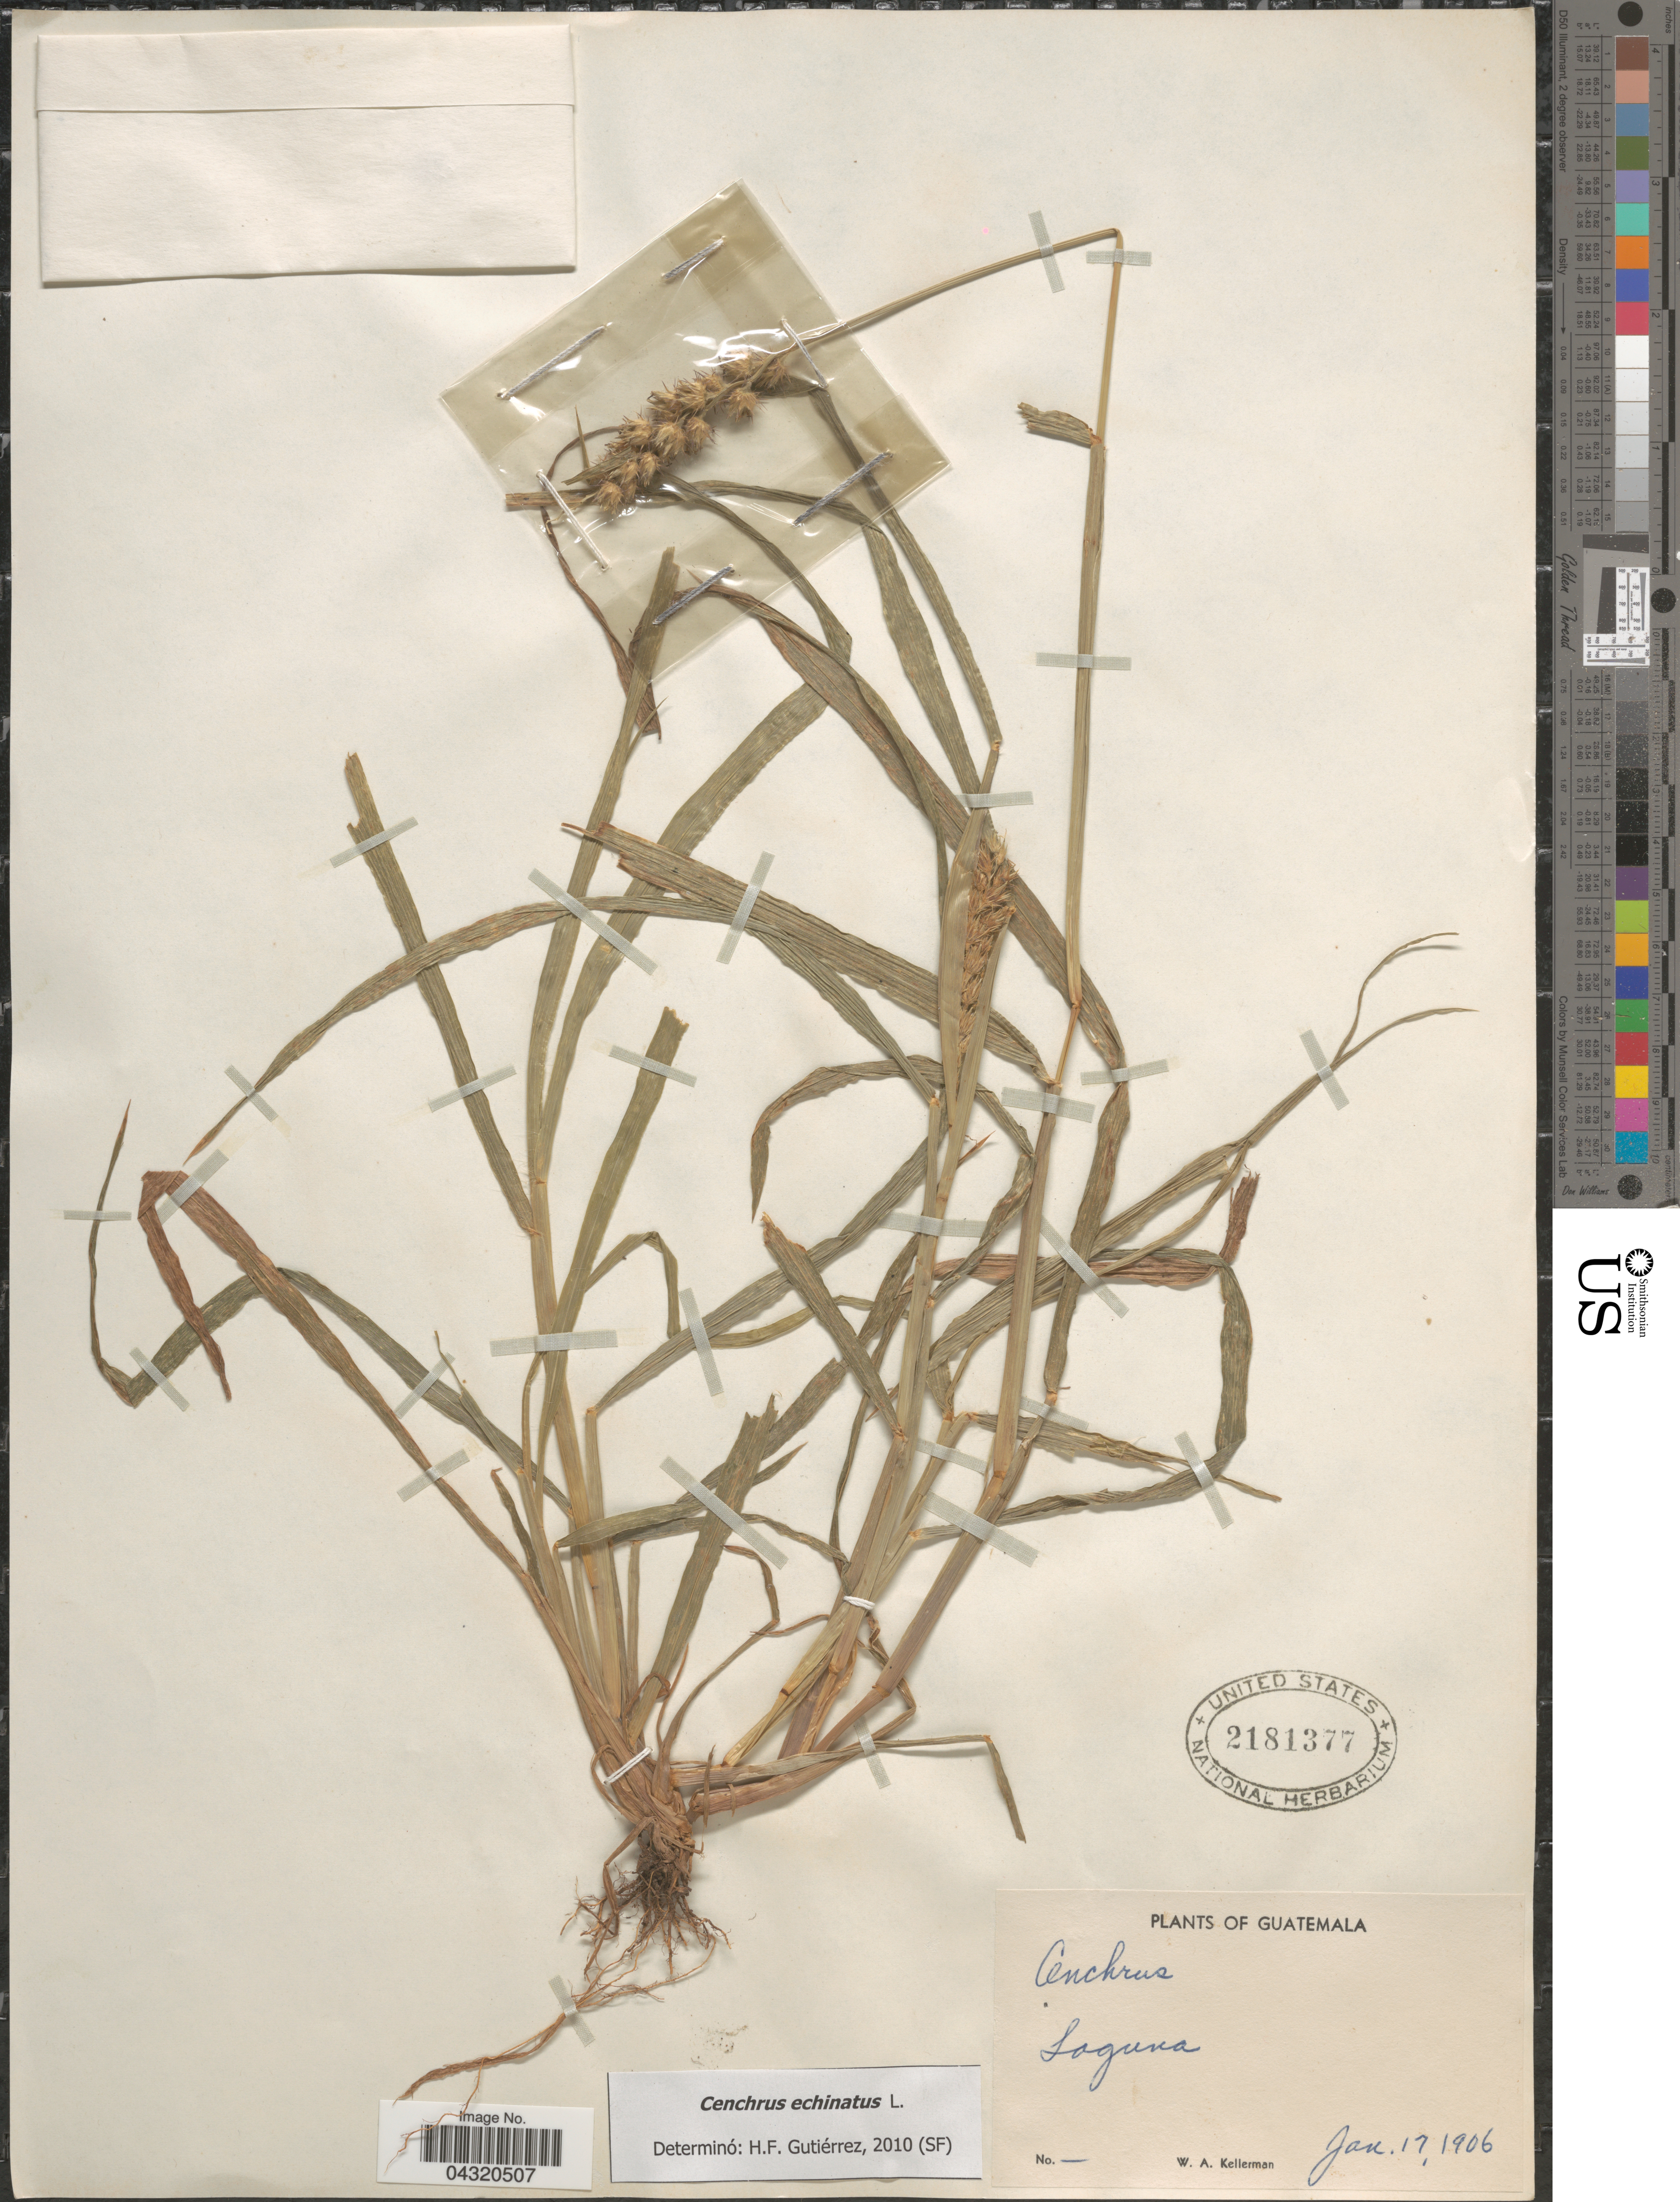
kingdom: Plantae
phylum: Tracheophyta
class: Liliopsida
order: Poales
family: Poaceae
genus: Cenchrus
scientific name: Cenchrus echinatus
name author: L.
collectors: W. Kellerman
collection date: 1906-01-17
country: Guatemala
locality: Laguna.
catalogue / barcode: US 2181377